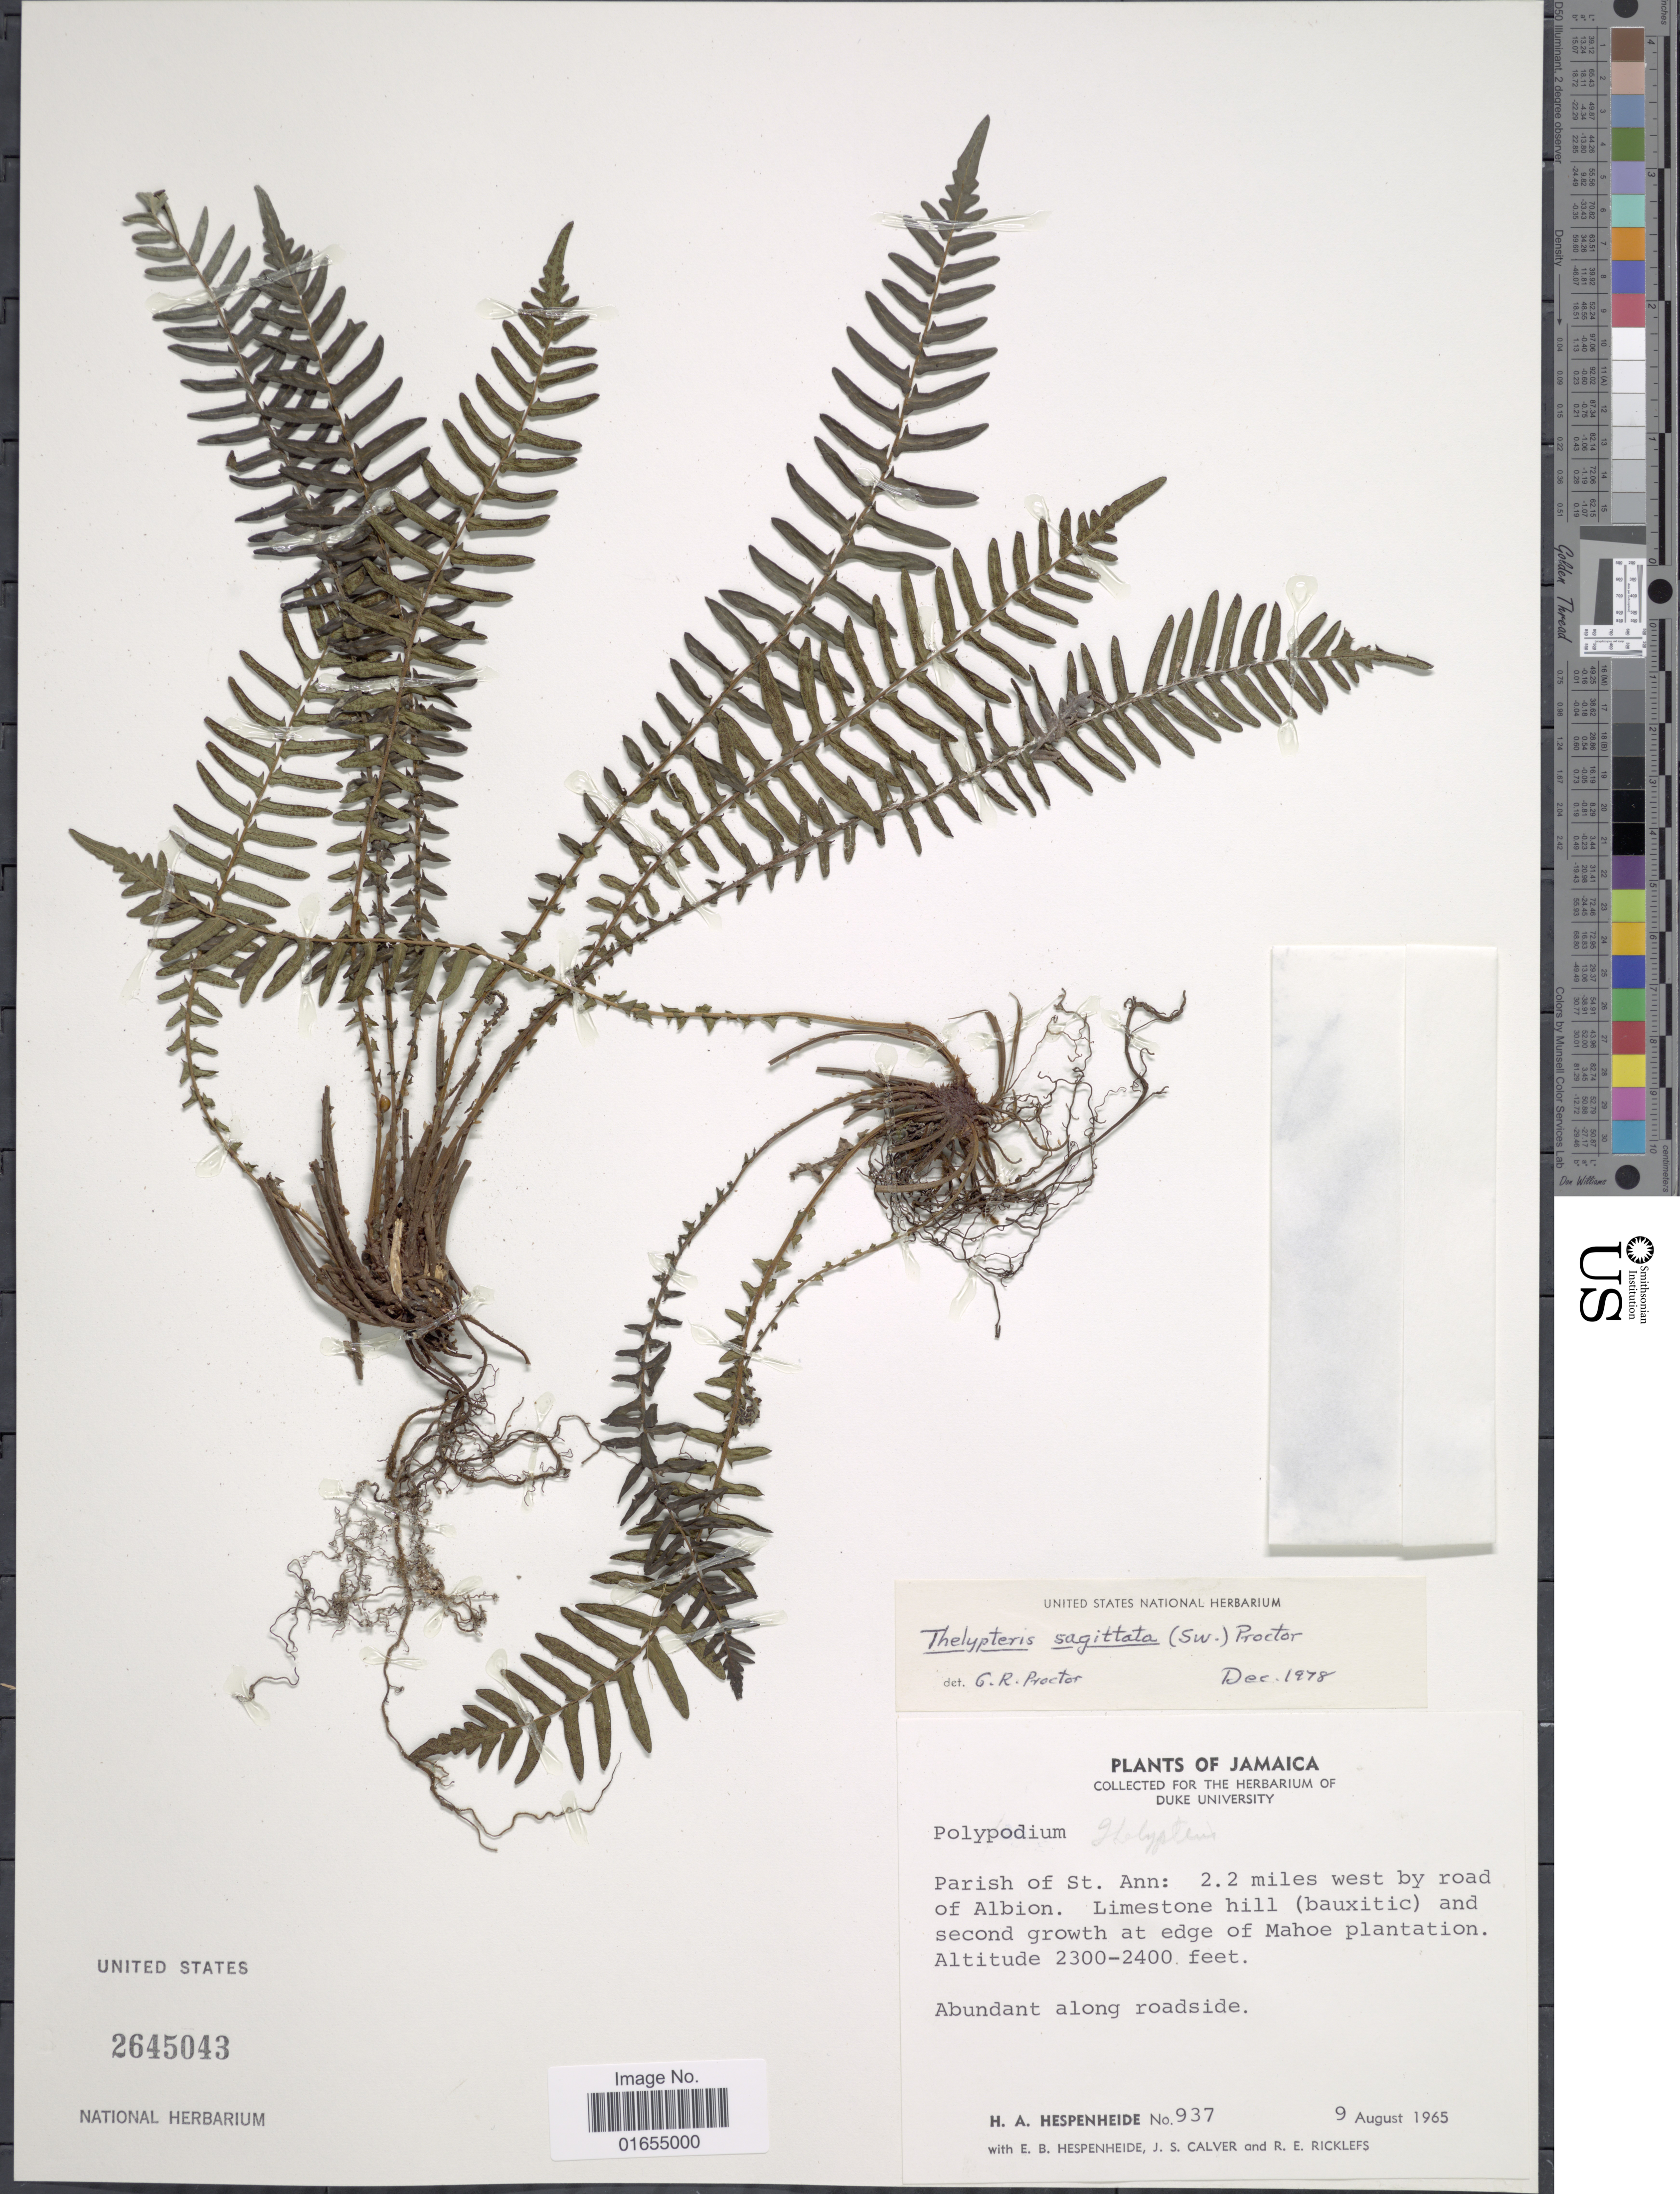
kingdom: Plantae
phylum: Tracheophyta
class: Polypodiopsida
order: Polypodiales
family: Thelypteridaceae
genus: Goniopteris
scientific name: Goniopteris sagittata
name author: (Sw.) Pic. Serm.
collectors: H. A. Hespenheide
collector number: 937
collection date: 1965-08-09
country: Jamaica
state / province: Saint Ann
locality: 2.2 miles west by road of Albion. Limestone hill (bauxitic) and second growth at edge of Mahoe plantation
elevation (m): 701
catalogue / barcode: US 2645043